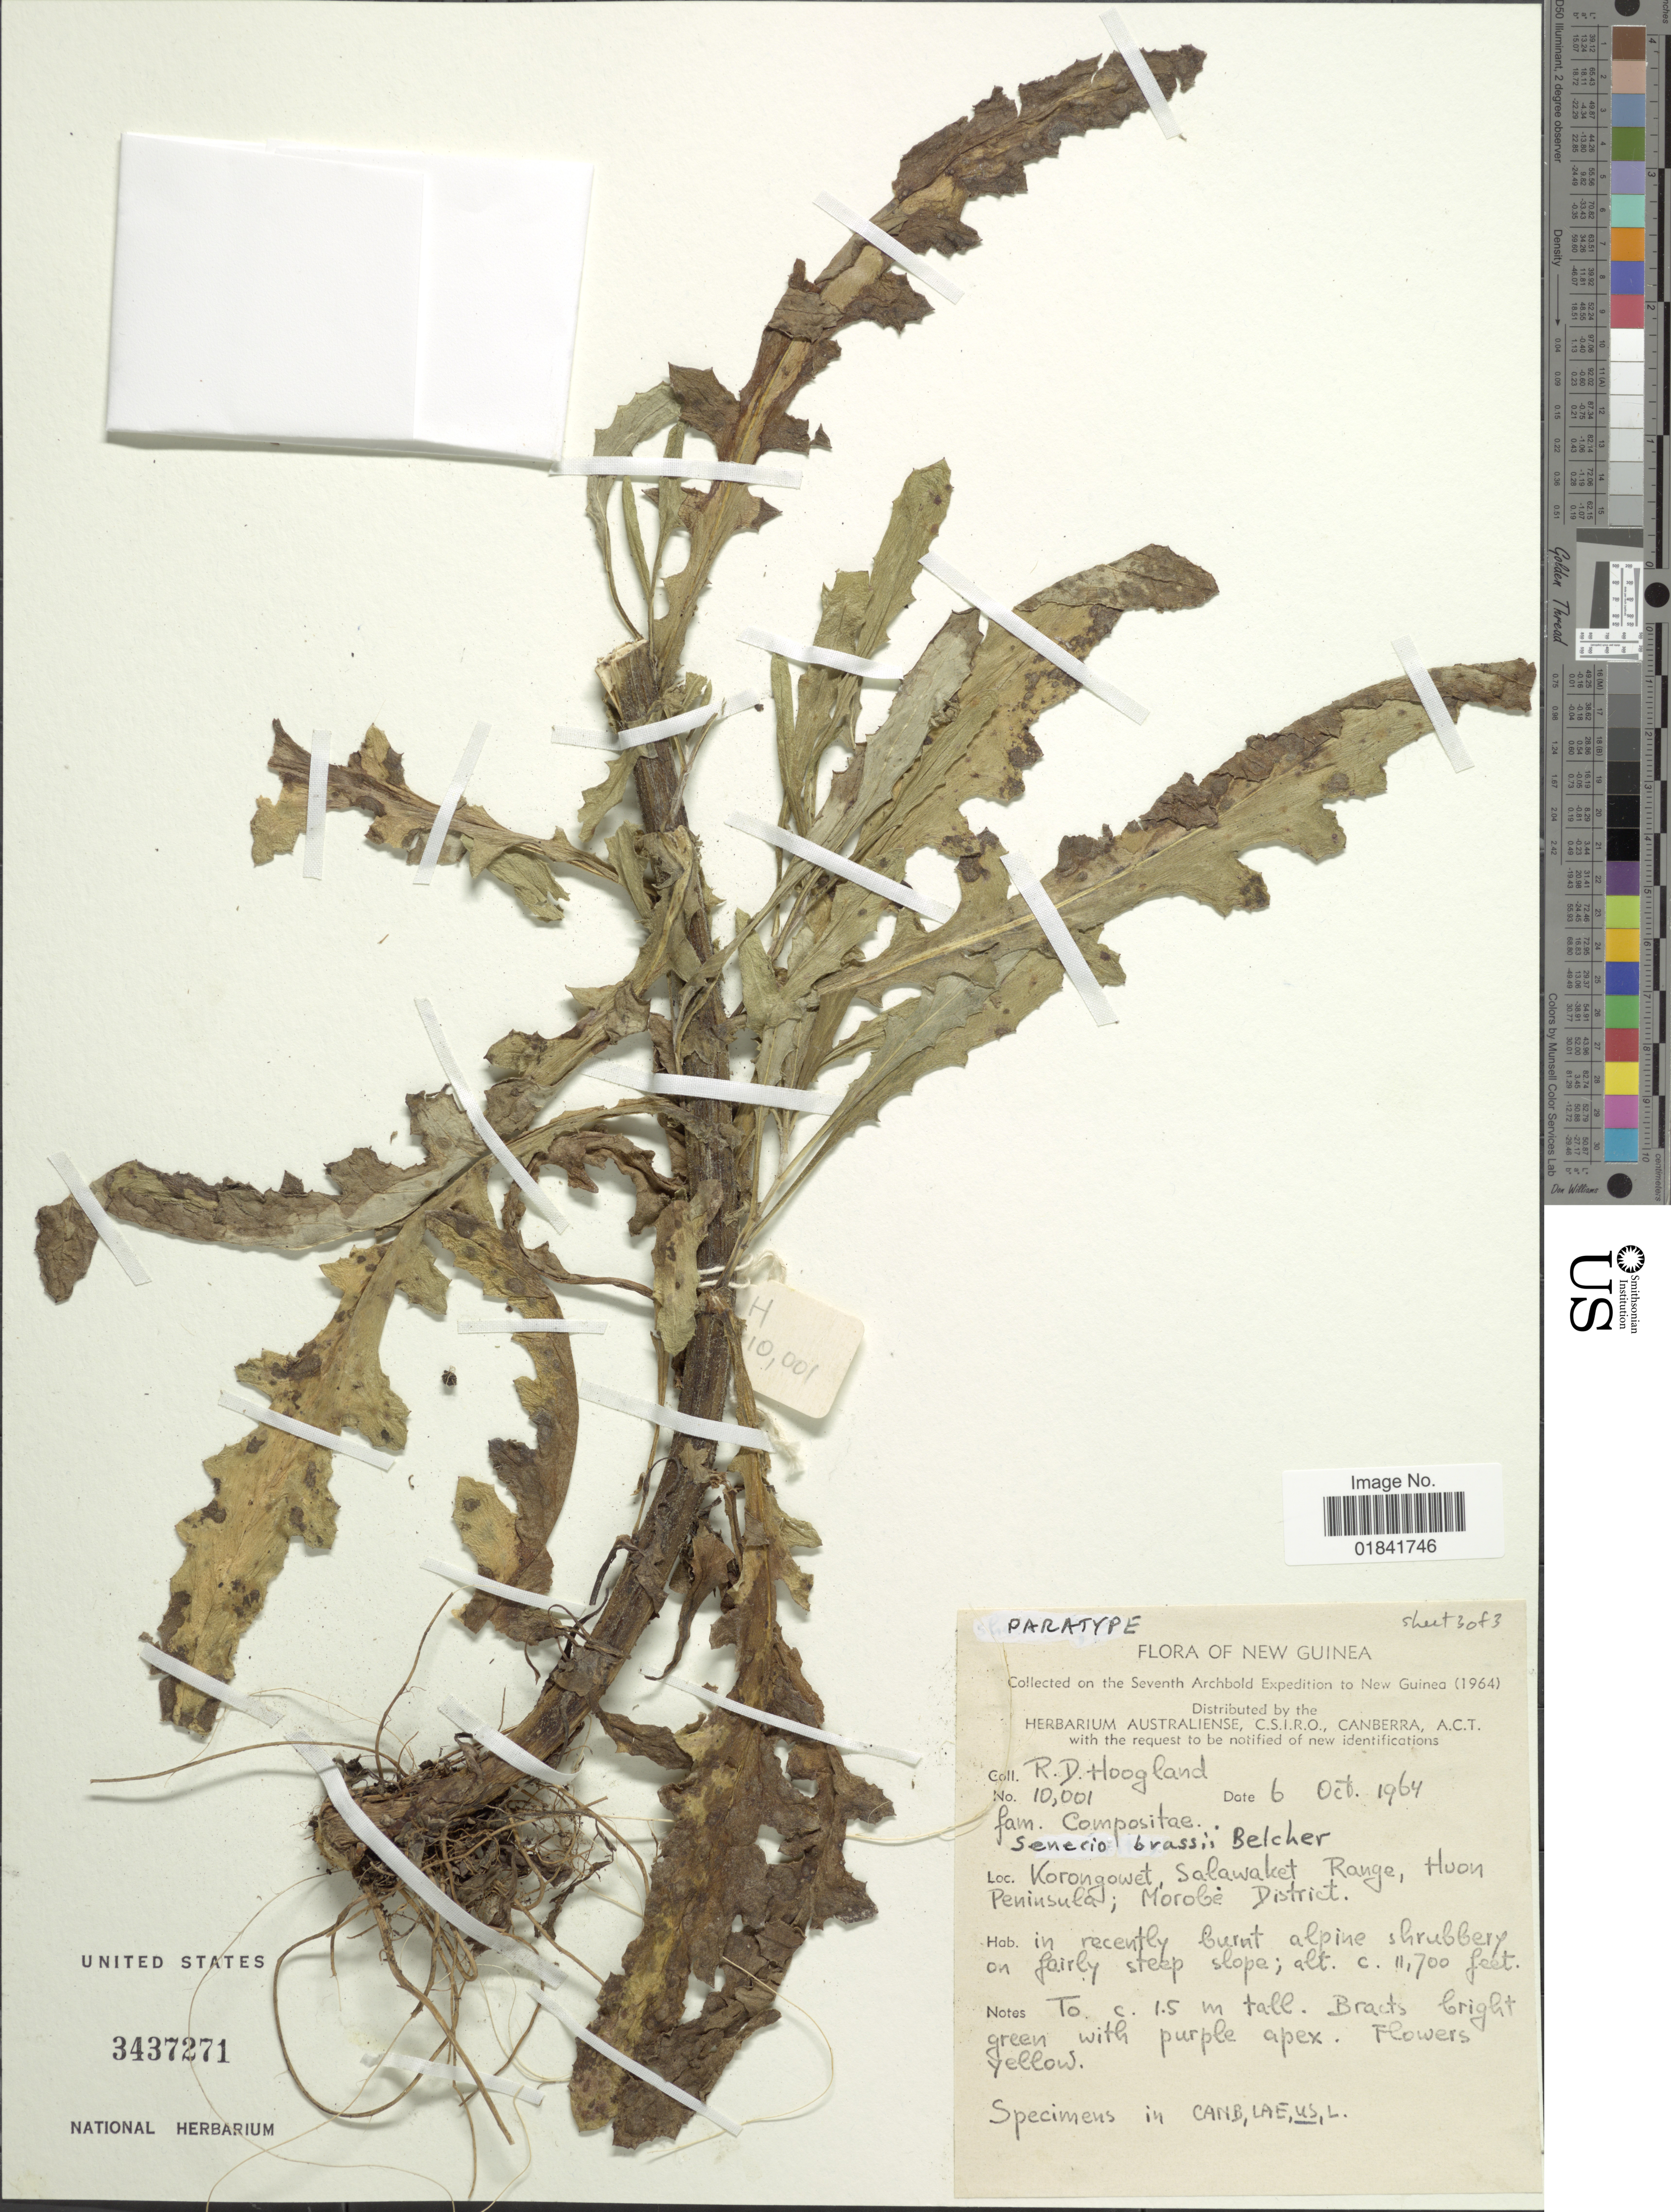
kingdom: Plantae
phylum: Tracheophyta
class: Magnoliopsida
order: Asterales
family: Asteraceae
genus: Senecio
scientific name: Senecio brassii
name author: Belcher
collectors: R. D. Hoogland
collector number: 10001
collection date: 1964-10-06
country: Papua New Guinea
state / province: Morobe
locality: New Guinea, Korongowet, Salawaket Range, Huon Peninsula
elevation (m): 3566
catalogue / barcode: US 3437271